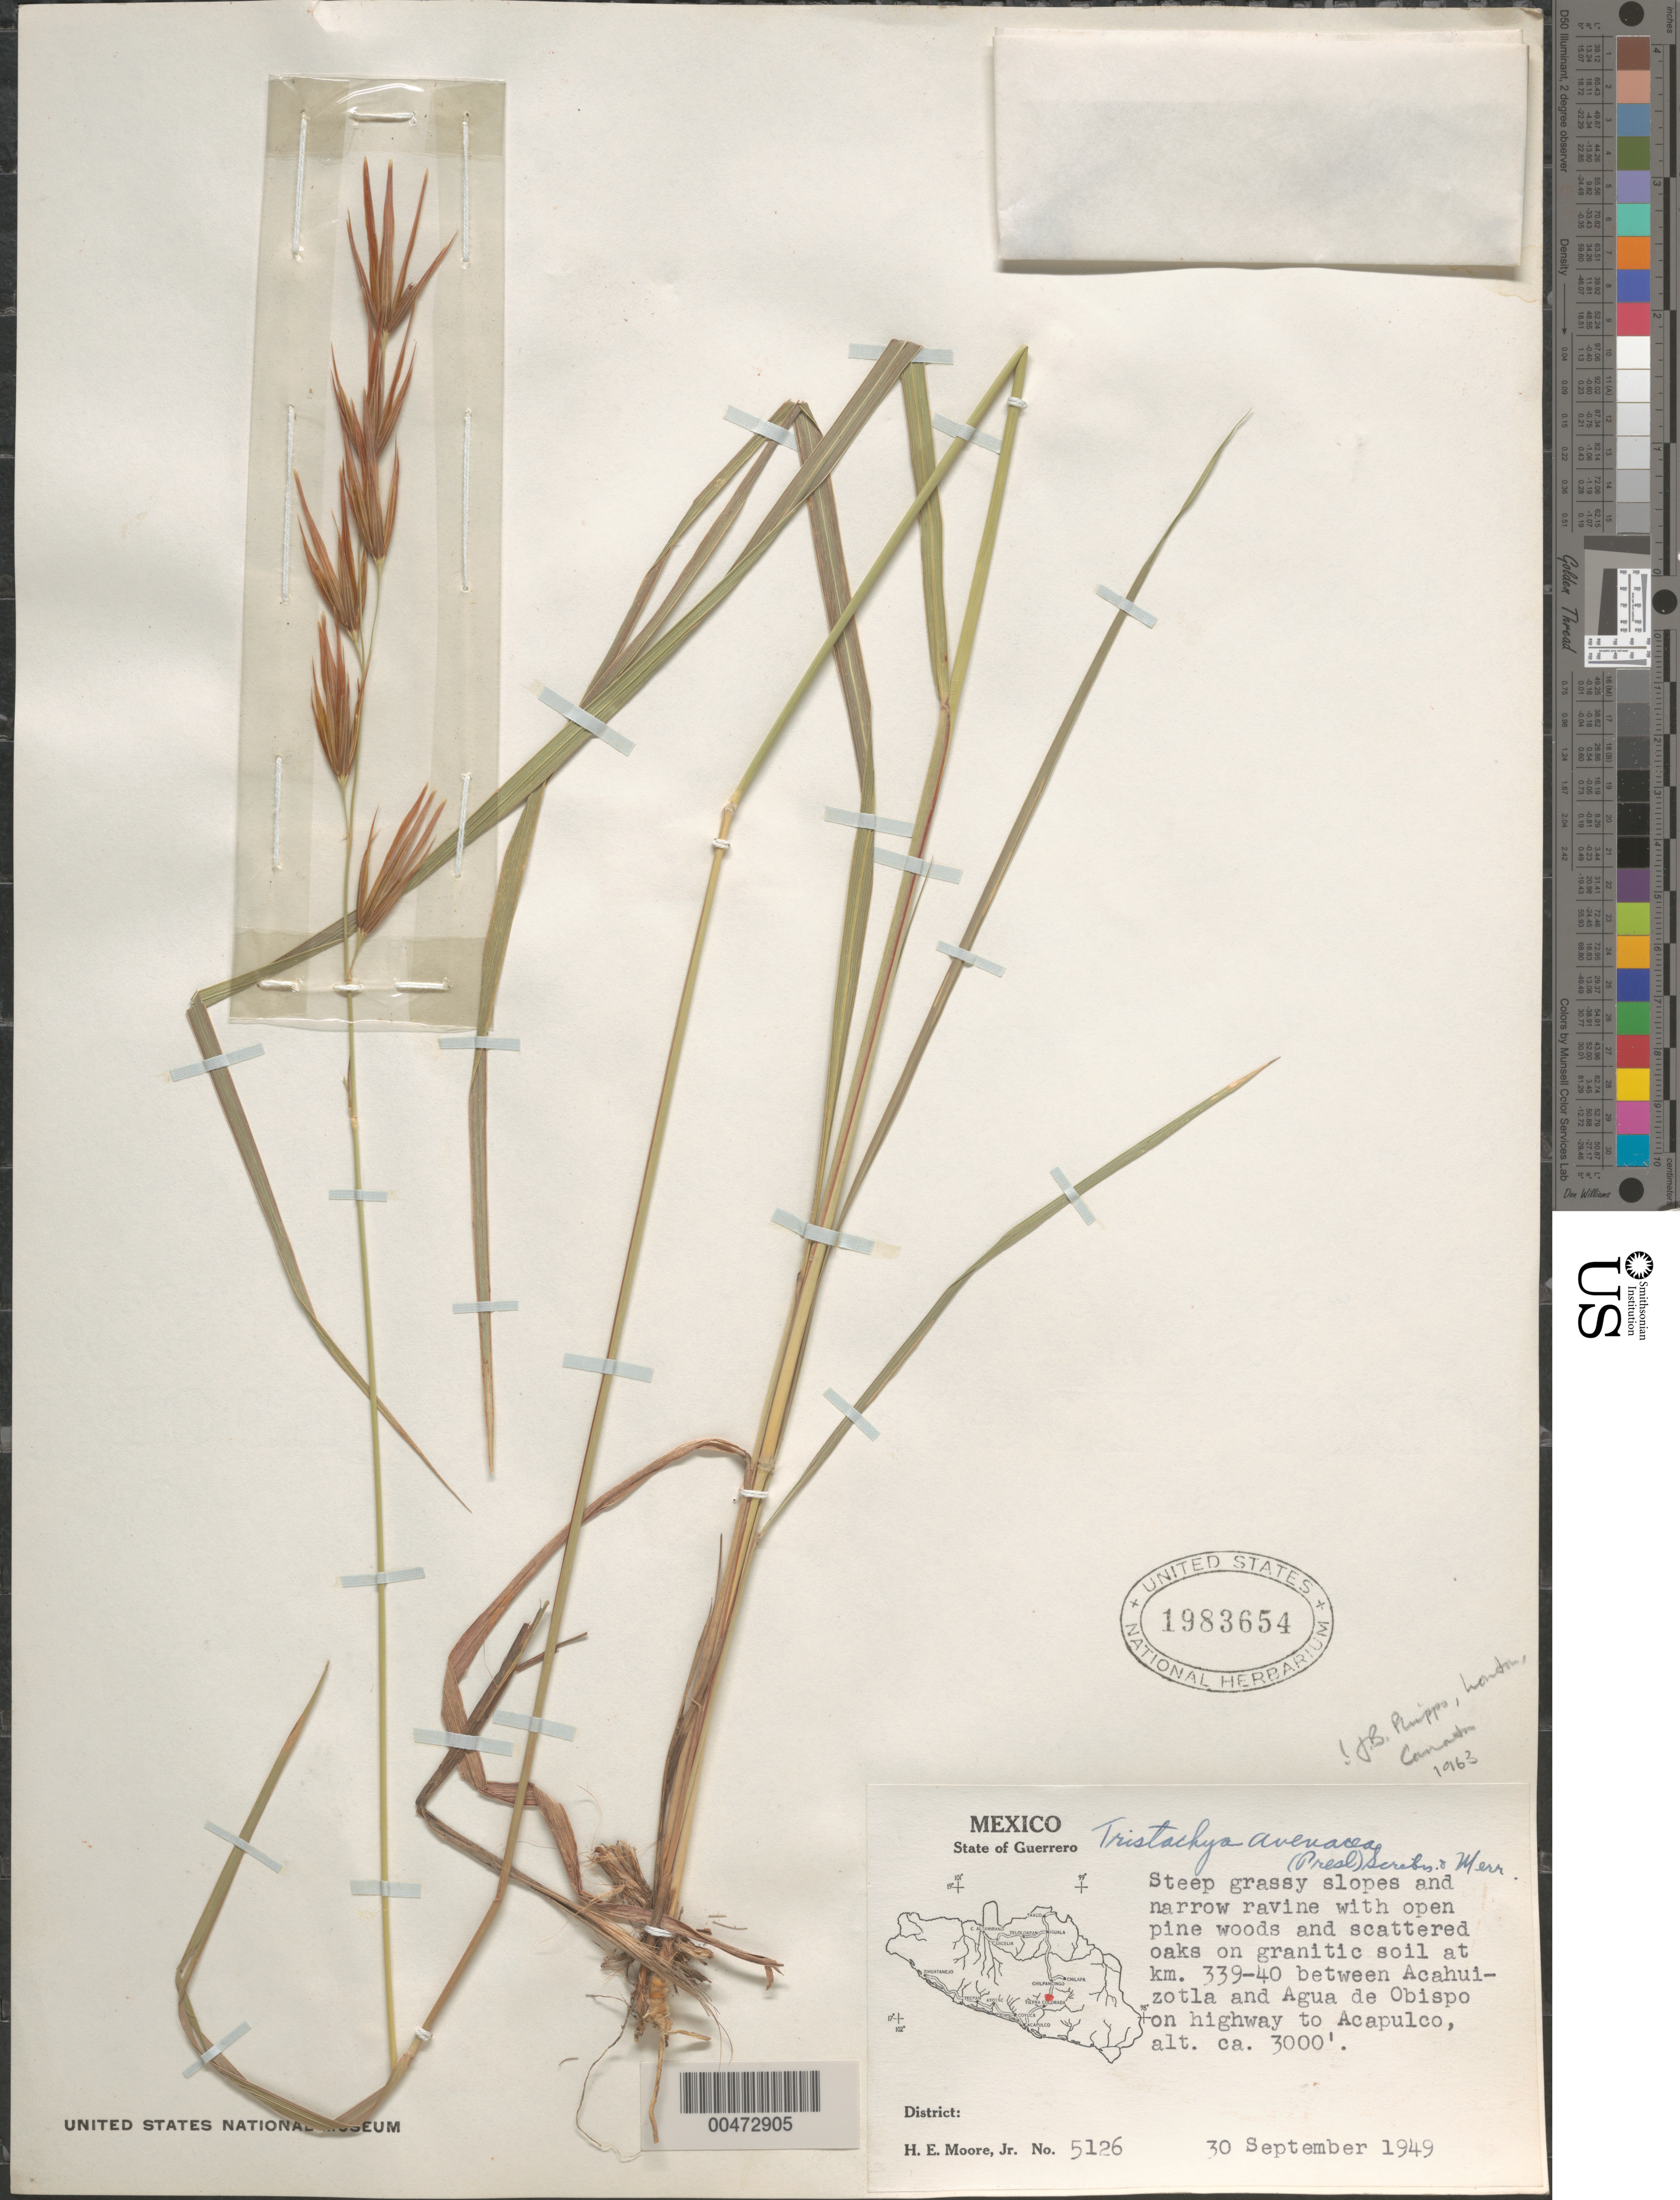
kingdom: Plantae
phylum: Tracheophyta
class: Liliopsida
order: Poales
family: Poaceae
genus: Tristachya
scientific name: Tristachya avenacea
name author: Scribn. & Merr.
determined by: Phipps, James B., (UWO), University of Western Ontario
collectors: H. E. Moore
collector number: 5126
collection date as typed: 30 Sep 1949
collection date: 1949-09-30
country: Mexico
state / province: Guerrero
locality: At km 339-40 between Acahuizotla & Agua de Obispo on hwy to Acapulco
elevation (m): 914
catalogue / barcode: US 1983654